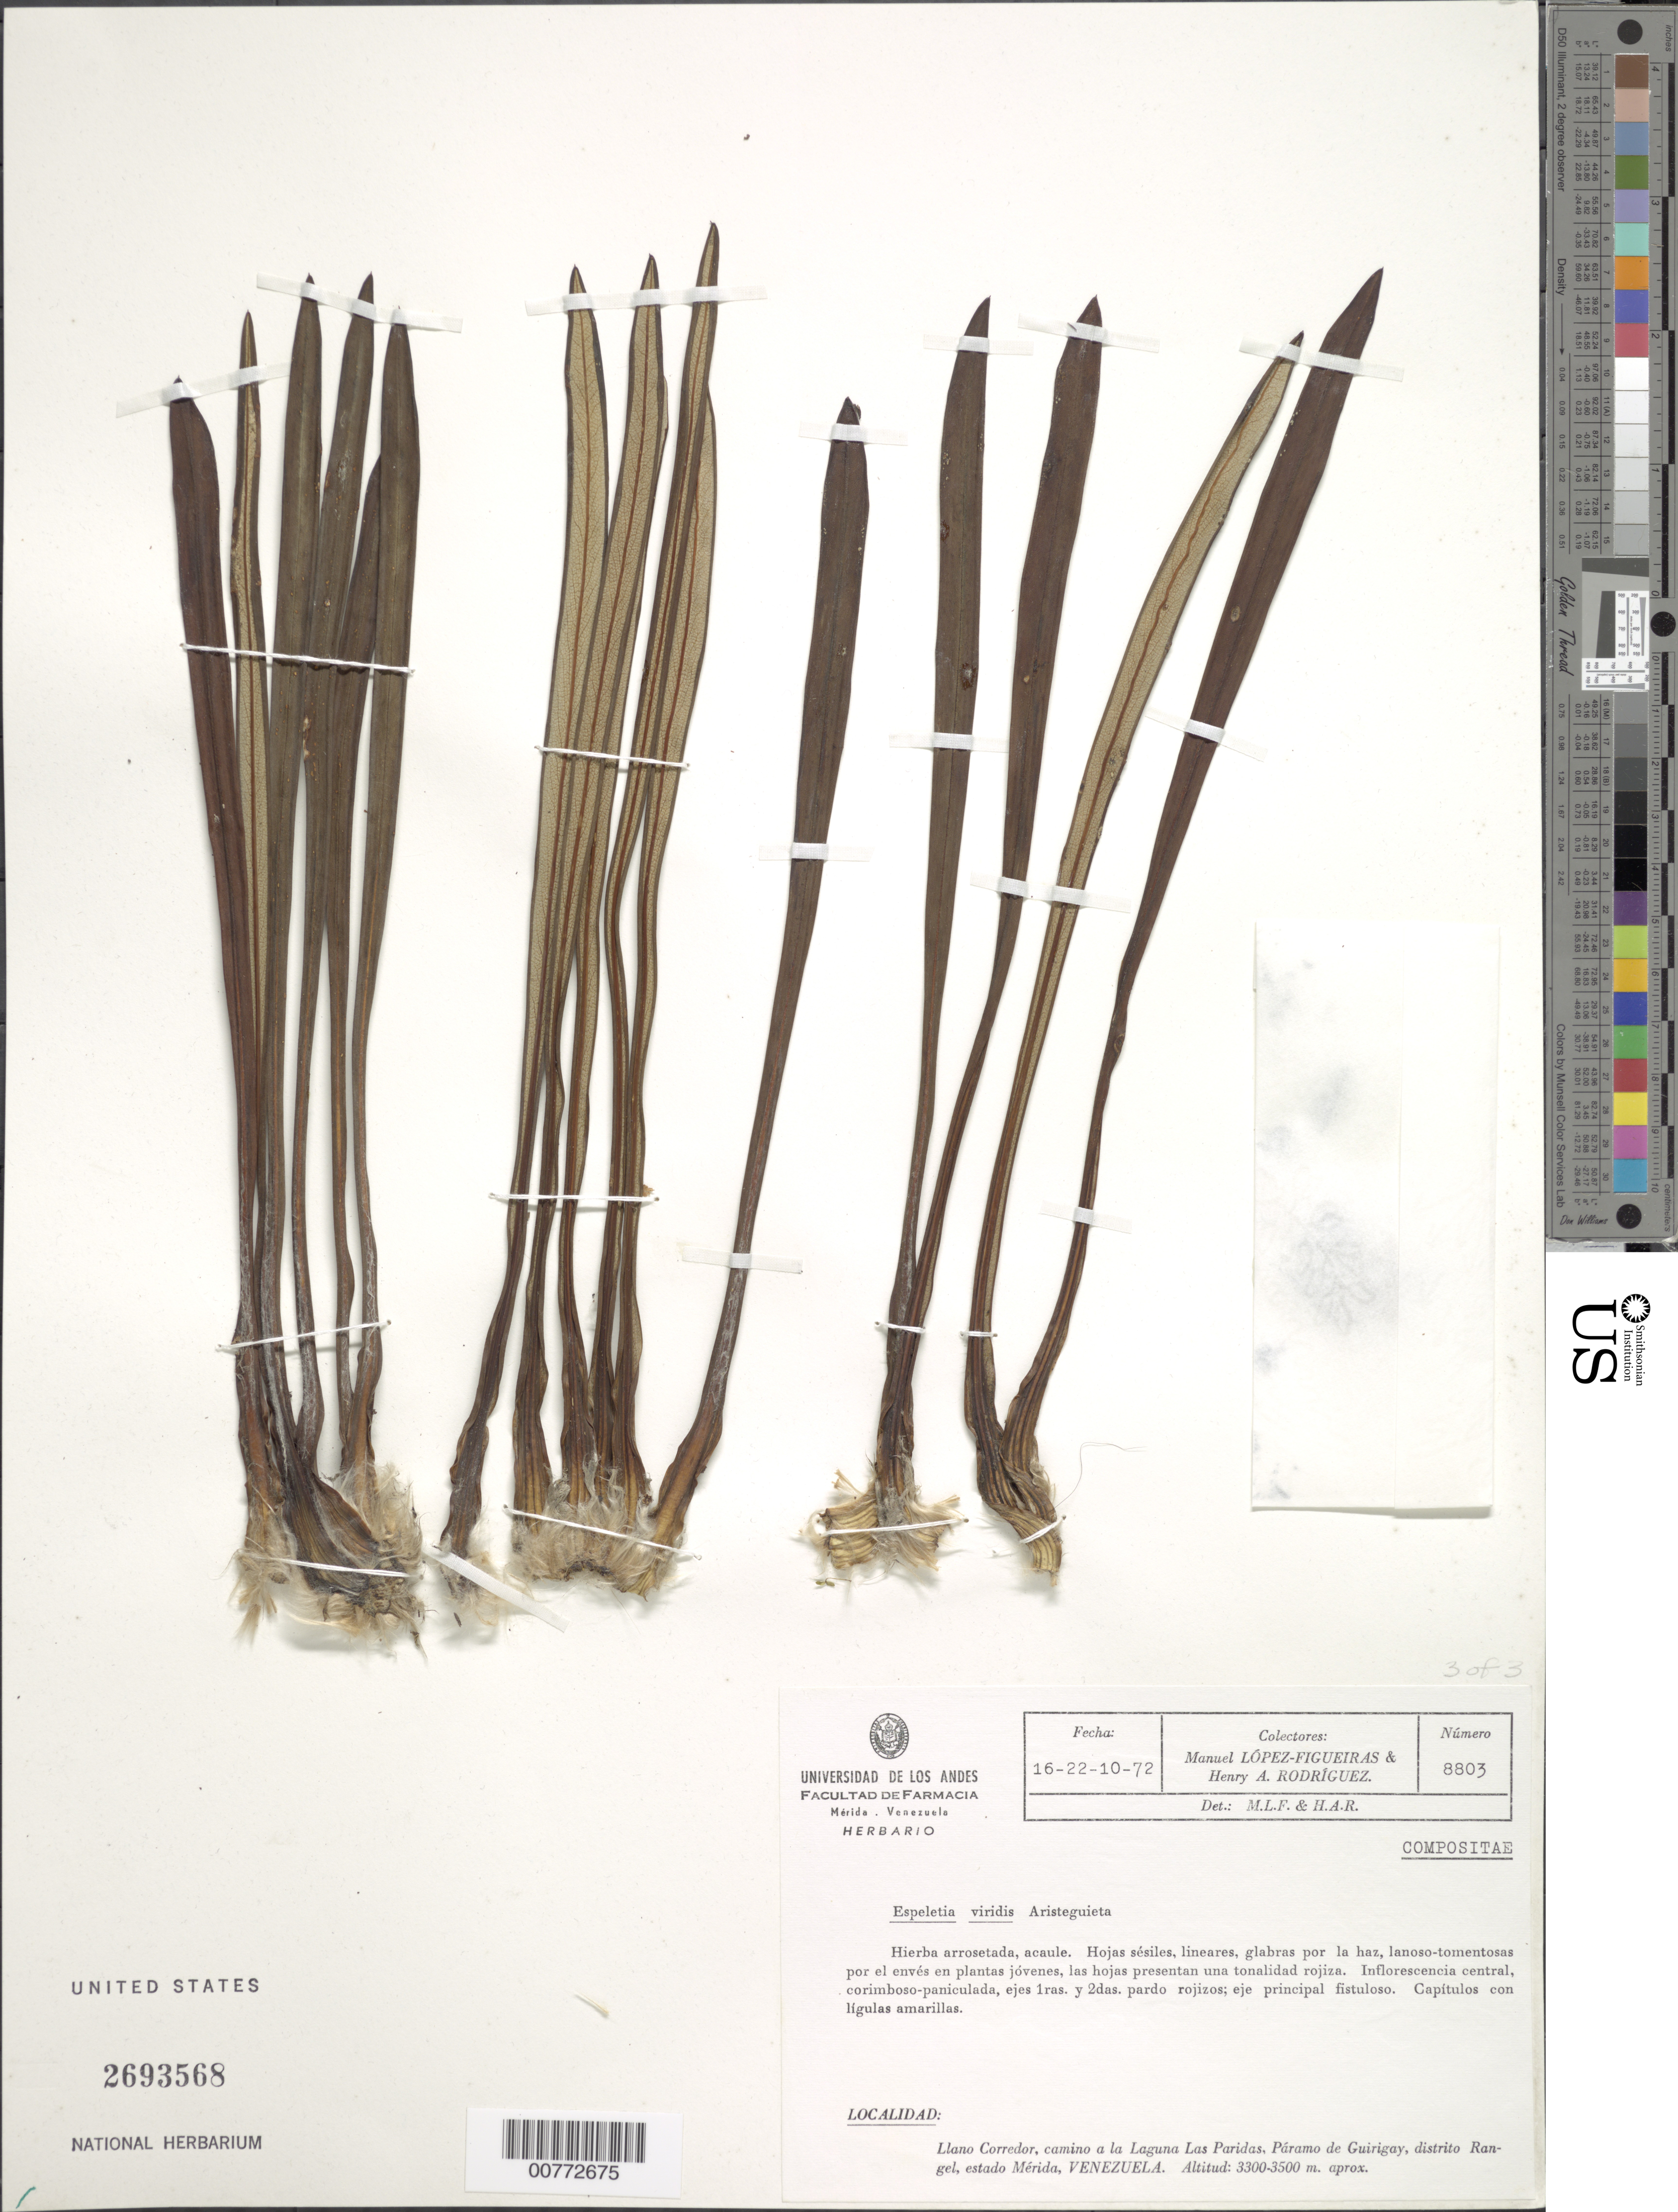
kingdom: Plantae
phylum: Tracheophyta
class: Magnoliopsida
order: Asterales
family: Asteraceae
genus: Ruilopezia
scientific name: Ruilopezia viridis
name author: (Aristeg.) Cuatrec.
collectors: M. López Figueiras & H. A. Rodriguez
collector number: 8803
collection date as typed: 16 Oct 1972 to 22 Oct 1972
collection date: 1972-10-16/1972-10-22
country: Venezuela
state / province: Mérida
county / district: Rangel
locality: Llano Corredor, camino a la Laguna Las Paridas, Páramo de Guirigay.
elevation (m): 3300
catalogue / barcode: US 2693568